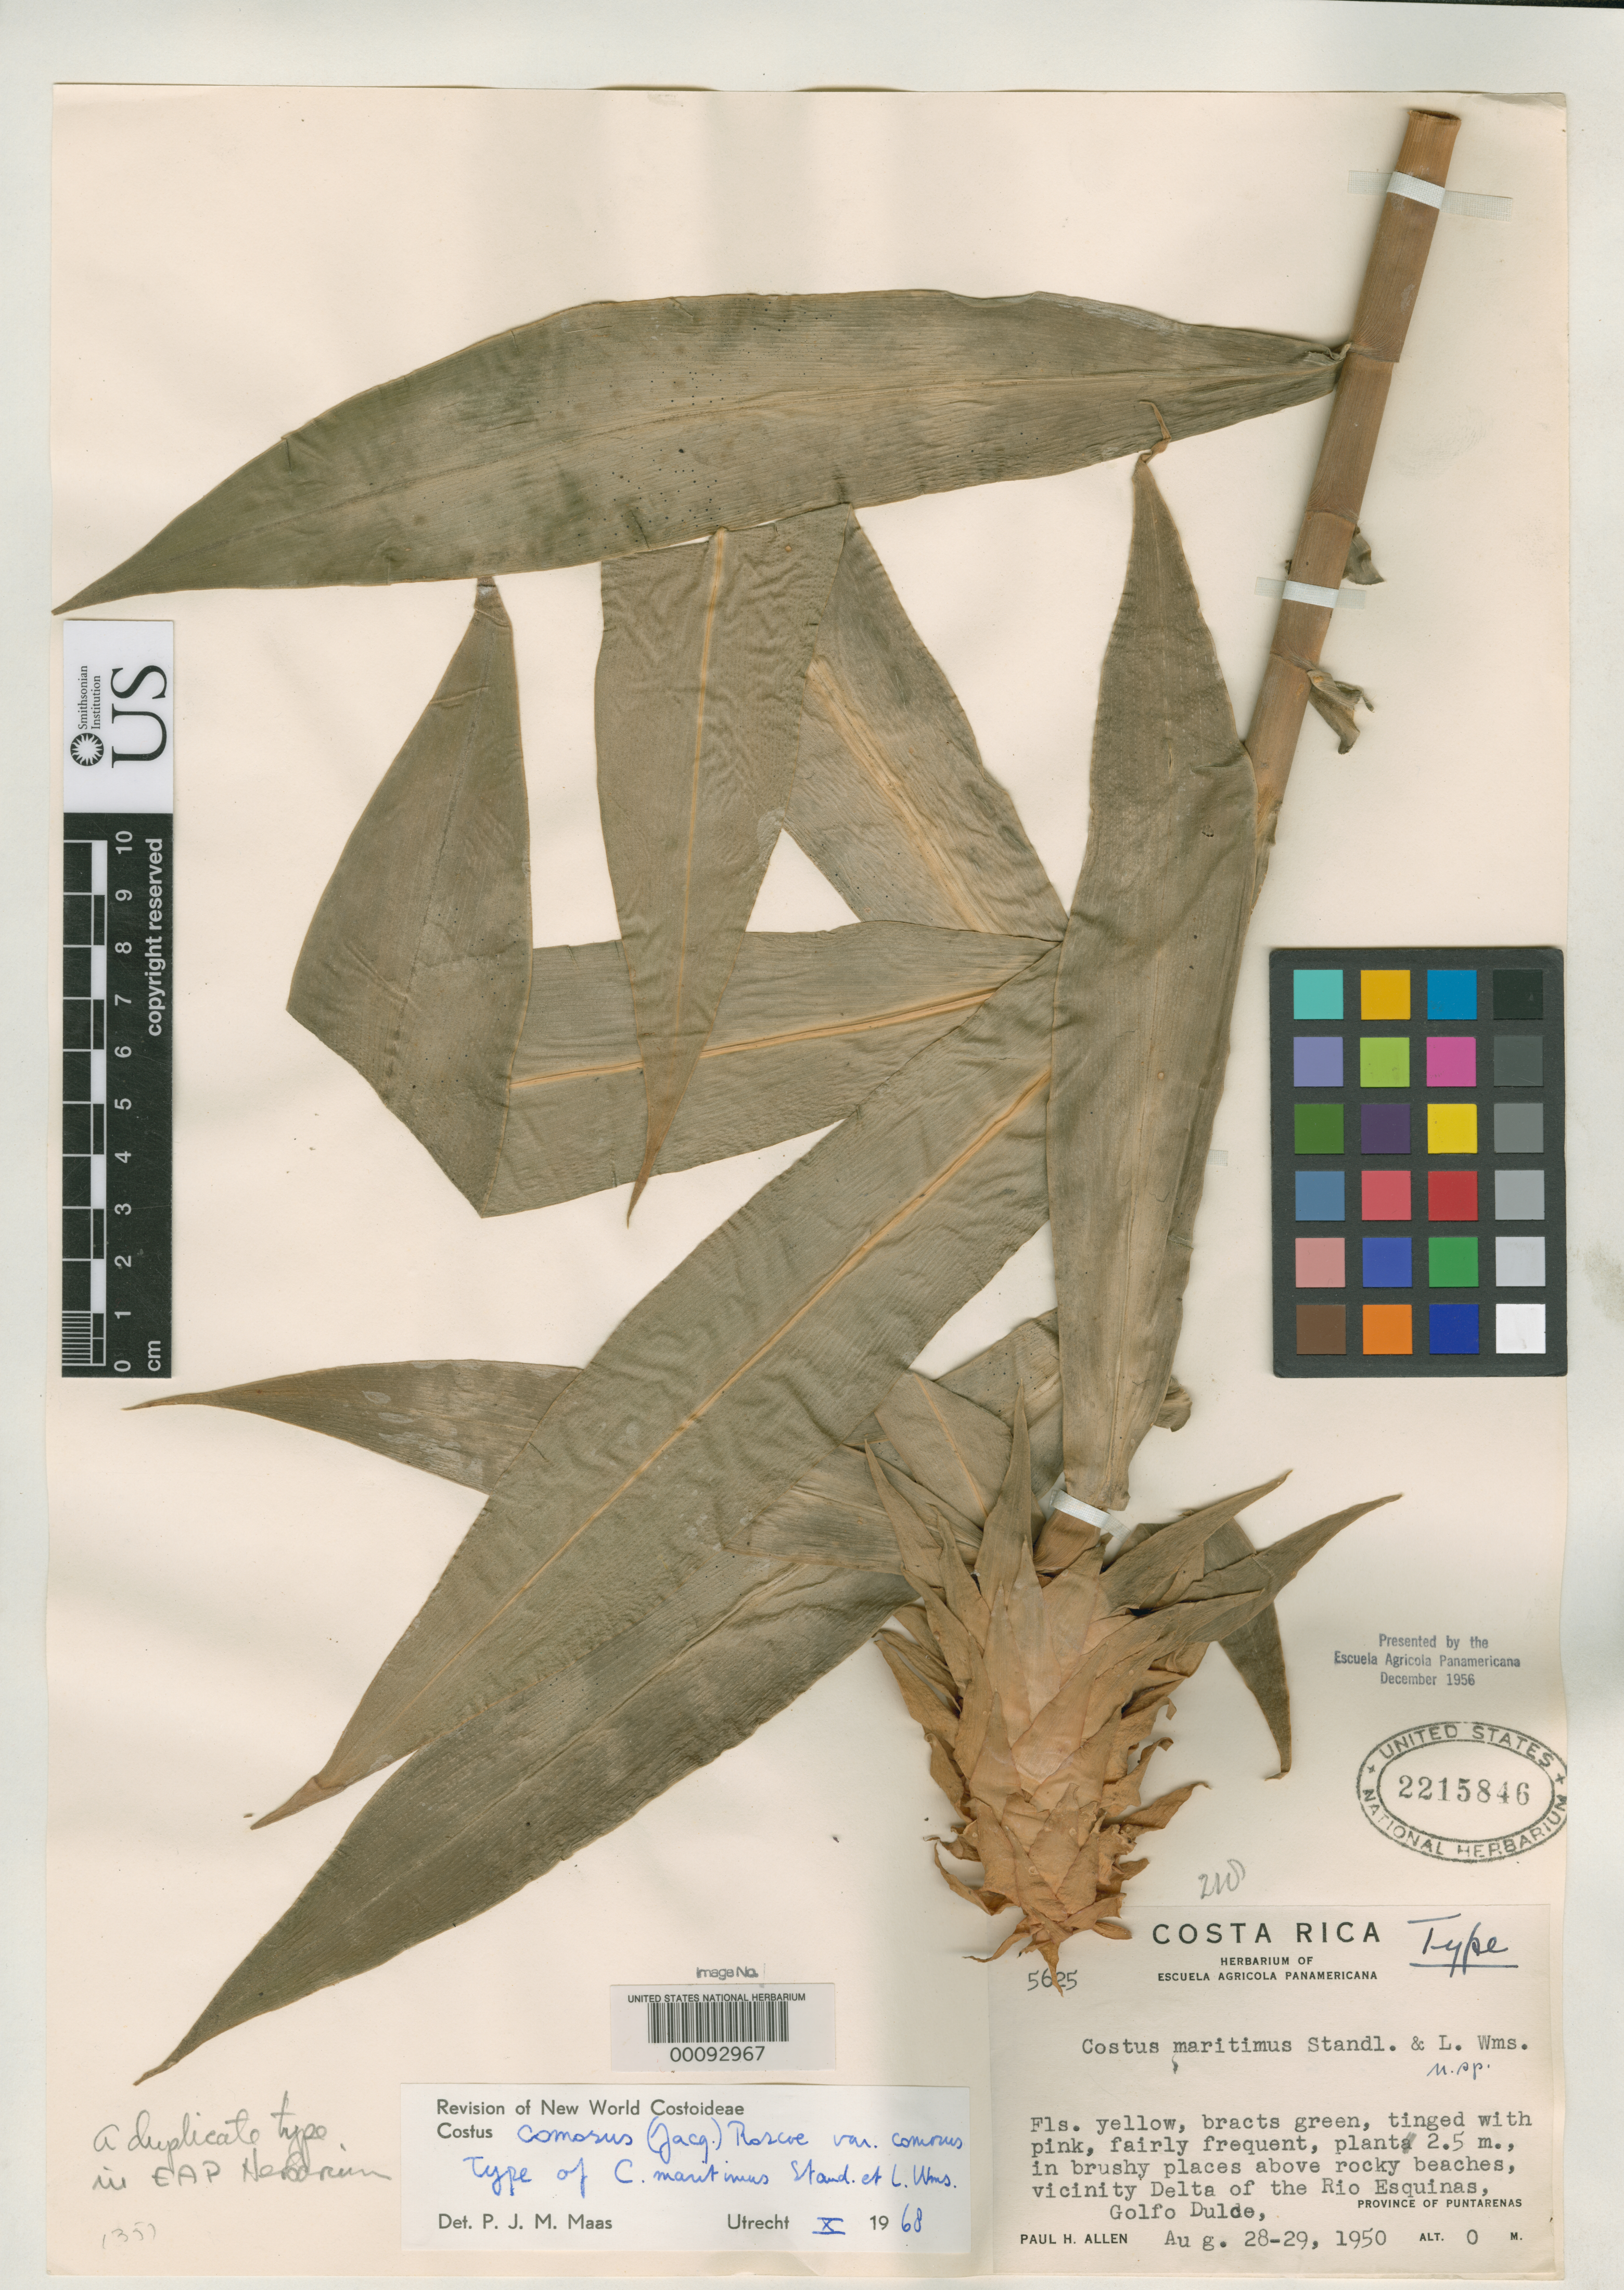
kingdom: Plantae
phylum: Tracheophyta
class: Liliopsida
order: Zingiberales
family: Costaceae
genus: Costus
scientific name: Costus maritimus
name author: Standl. & L.O. Williams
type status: Holotype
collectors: P. H. Allen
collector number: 5625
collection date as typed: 28 Aug 1950 to 29 Aug 1950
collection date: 1950-08-28/1950-08-29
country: Costa Rica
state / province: Puntarenas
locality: Vicinity of delta of Rio Esquinas, Golfo Dulce.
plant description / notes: Specimen ex herb. EAP, "Presented by the Escuela Agricola Panamericana December 1956".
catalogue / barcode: US 2215846